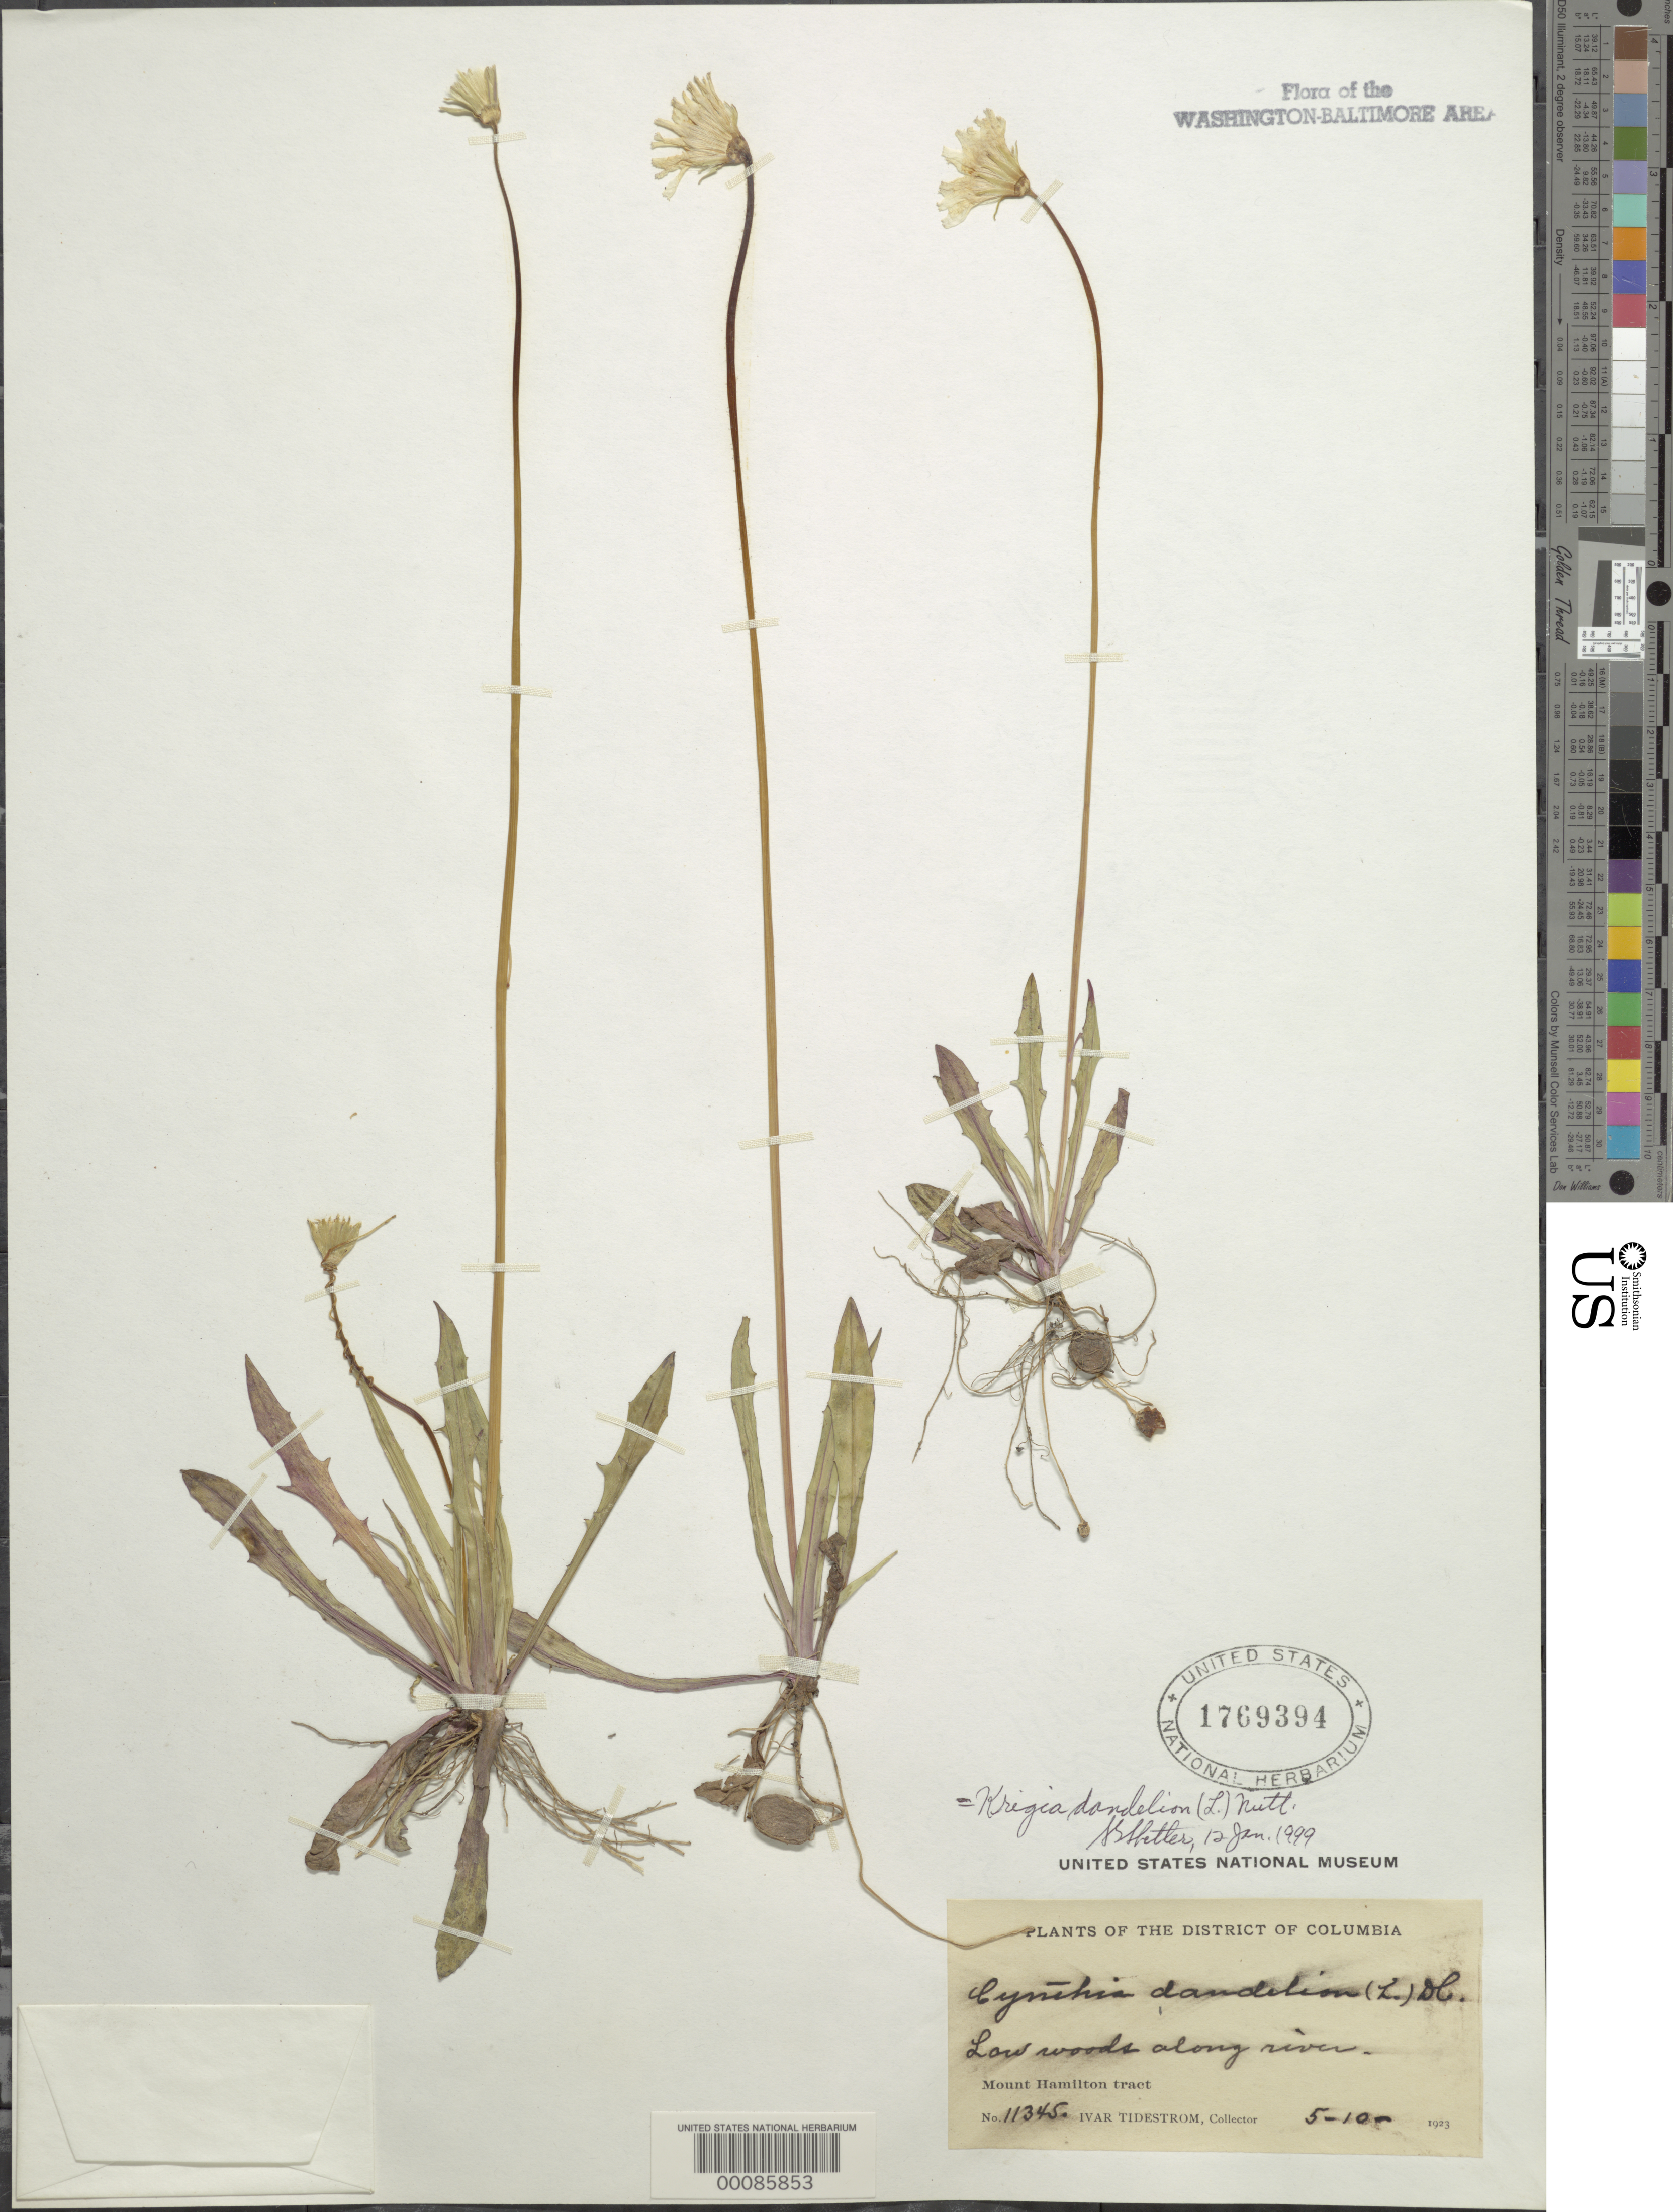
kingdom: Plantae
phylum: Tracheophyta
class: Magnoliopsida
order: Asterales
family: Asteraceae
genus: Krigia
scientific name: Krigia dandelion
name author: (L.) Nutt.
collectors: I. F. Tidestrom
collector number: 11345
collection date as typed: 10 May 1923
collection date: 1923-05-10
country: United States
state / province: District of Columbia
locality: Mount Hamilton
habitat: Low woods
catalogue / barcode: US 1769394